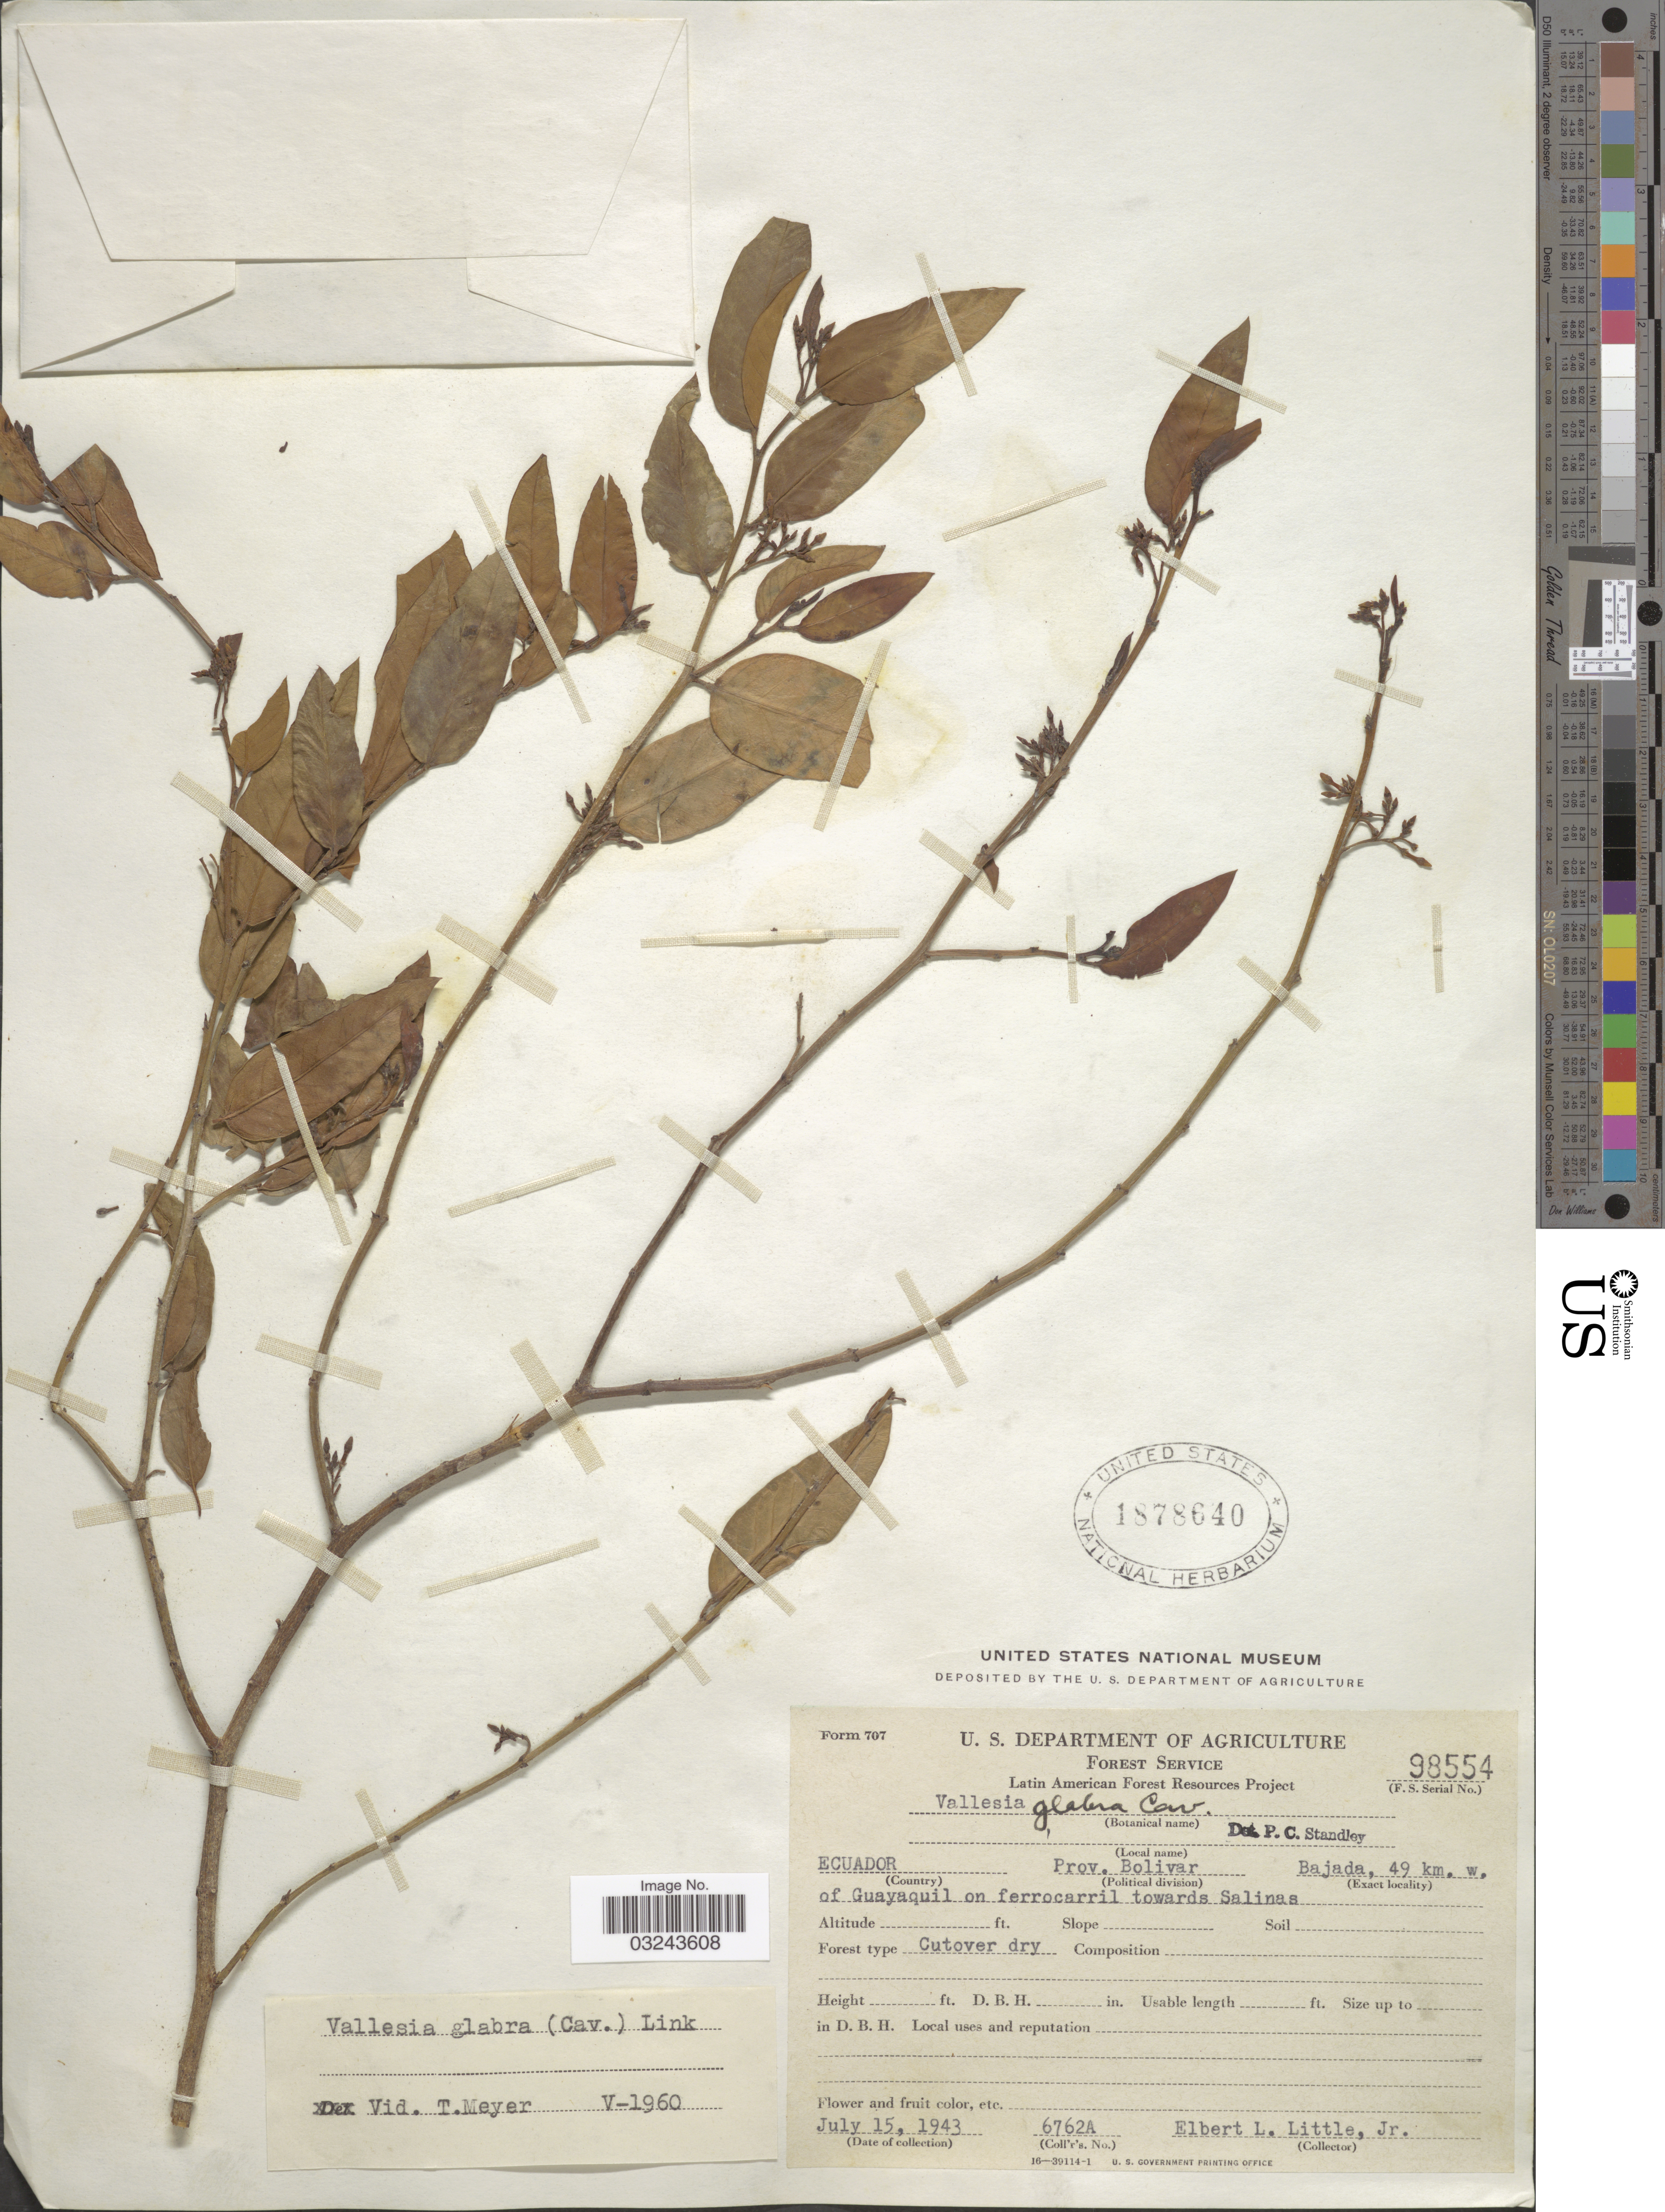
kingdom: Plantae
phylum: Tracheophyta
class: Magnoliopsida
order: Gentianales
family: Apocynaceae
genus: Vallesia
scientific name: Vallesia glabra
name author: (Cav.) Link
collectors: E. L. Little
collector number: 6762A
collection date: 1943-07-15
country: Ecuador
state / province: Bolívar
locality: Prov. Bolivar, Bajada, 49 km. w. of Guayaquil on ferrocarril towards Salinas.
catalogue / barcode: US 1878640